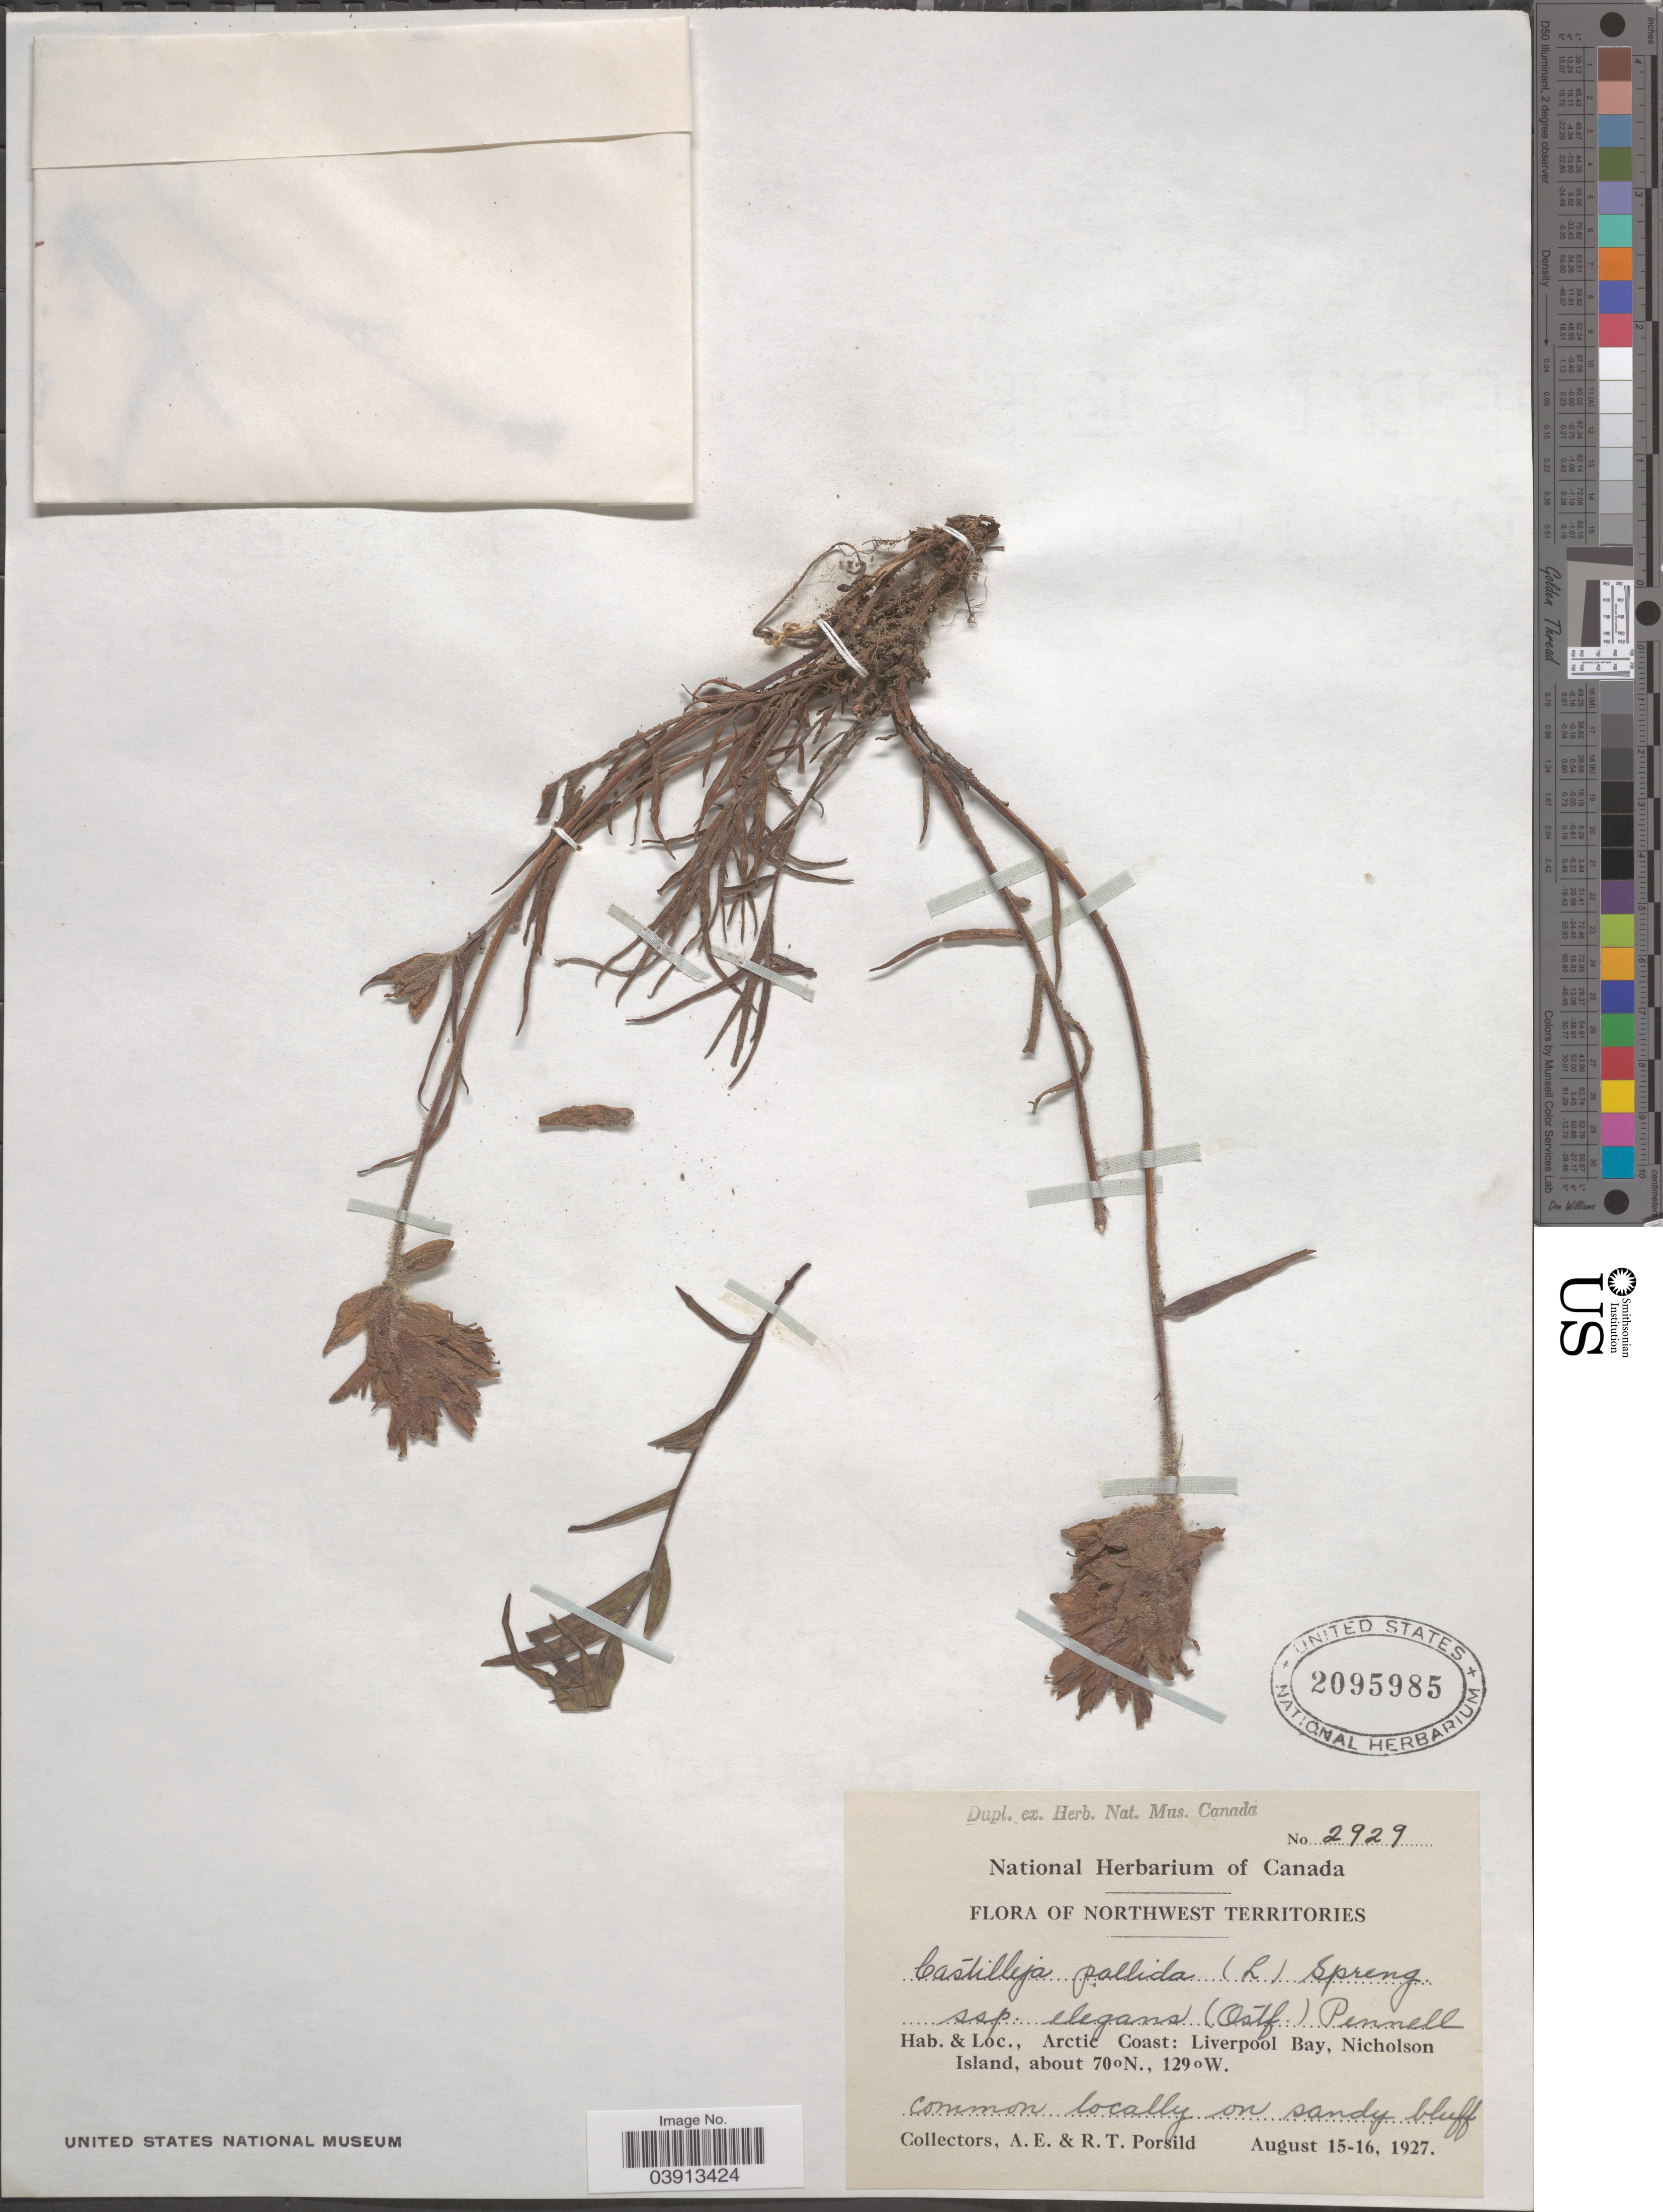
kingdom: Plantae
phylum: Tracheophyta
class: Magnoliopsida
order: Lamiales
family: Orobanchaceae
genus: Castilleja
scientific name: Castilleja pallida var. elegans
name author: (Malte) Pennell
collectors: A. E. Porsild & R. T. Porsild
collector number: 2929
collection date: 1927-08-15/1927-08-16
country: Canada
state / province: Northwest Territories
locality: Arctic Coast: Liverpool Bay, Nicholson Island.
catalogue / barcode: US 2095985